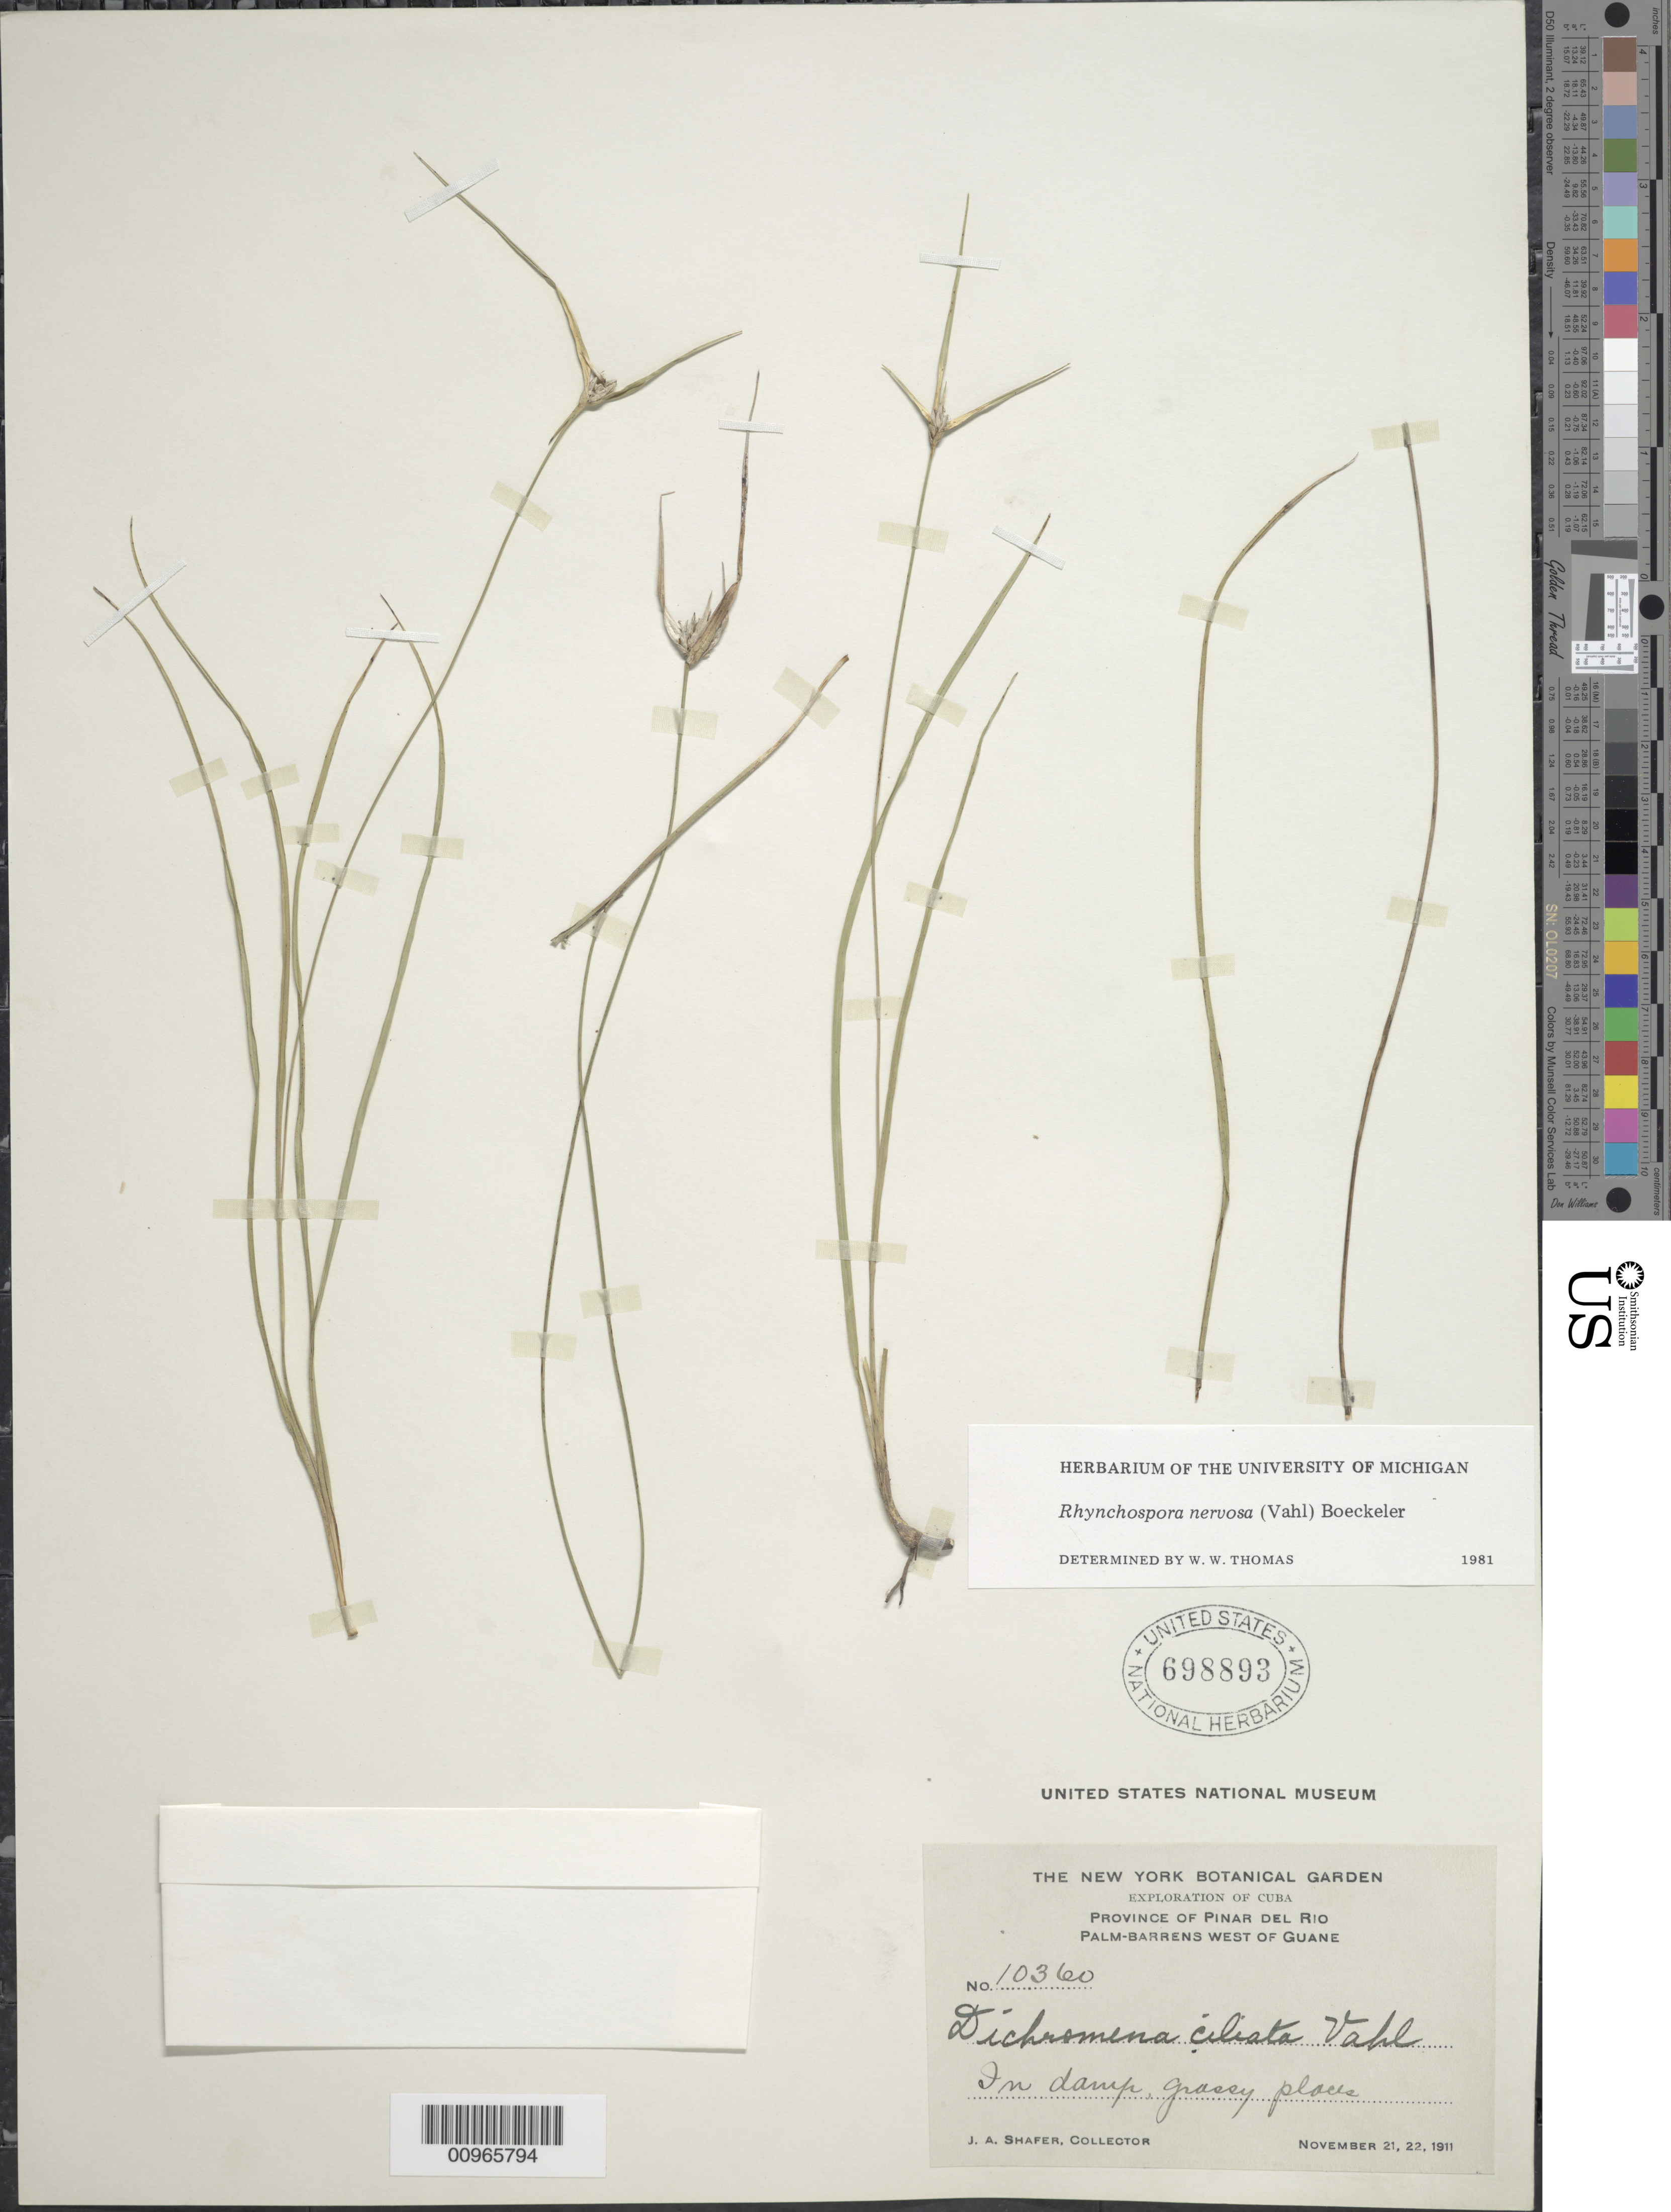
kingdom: Plantae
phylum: Tracheophyta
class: Liliopsida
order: Poales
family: Cyperaceae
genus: Rhynchospora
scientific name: Rhynchospora nervosa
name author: (Vahl) Boeckeler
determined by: Thomas, W. W.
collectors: J. A. Shafer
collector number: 10360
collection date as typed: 21 Nov 1911 to 22 Nov 1911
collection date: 1911-11-21/1911-11-22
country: Cuba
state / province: Pinar del Rio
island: Cuba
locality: Palm-Barrens west of Guane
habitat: In damp grassy places in palm-barrens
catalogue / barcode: US 698893